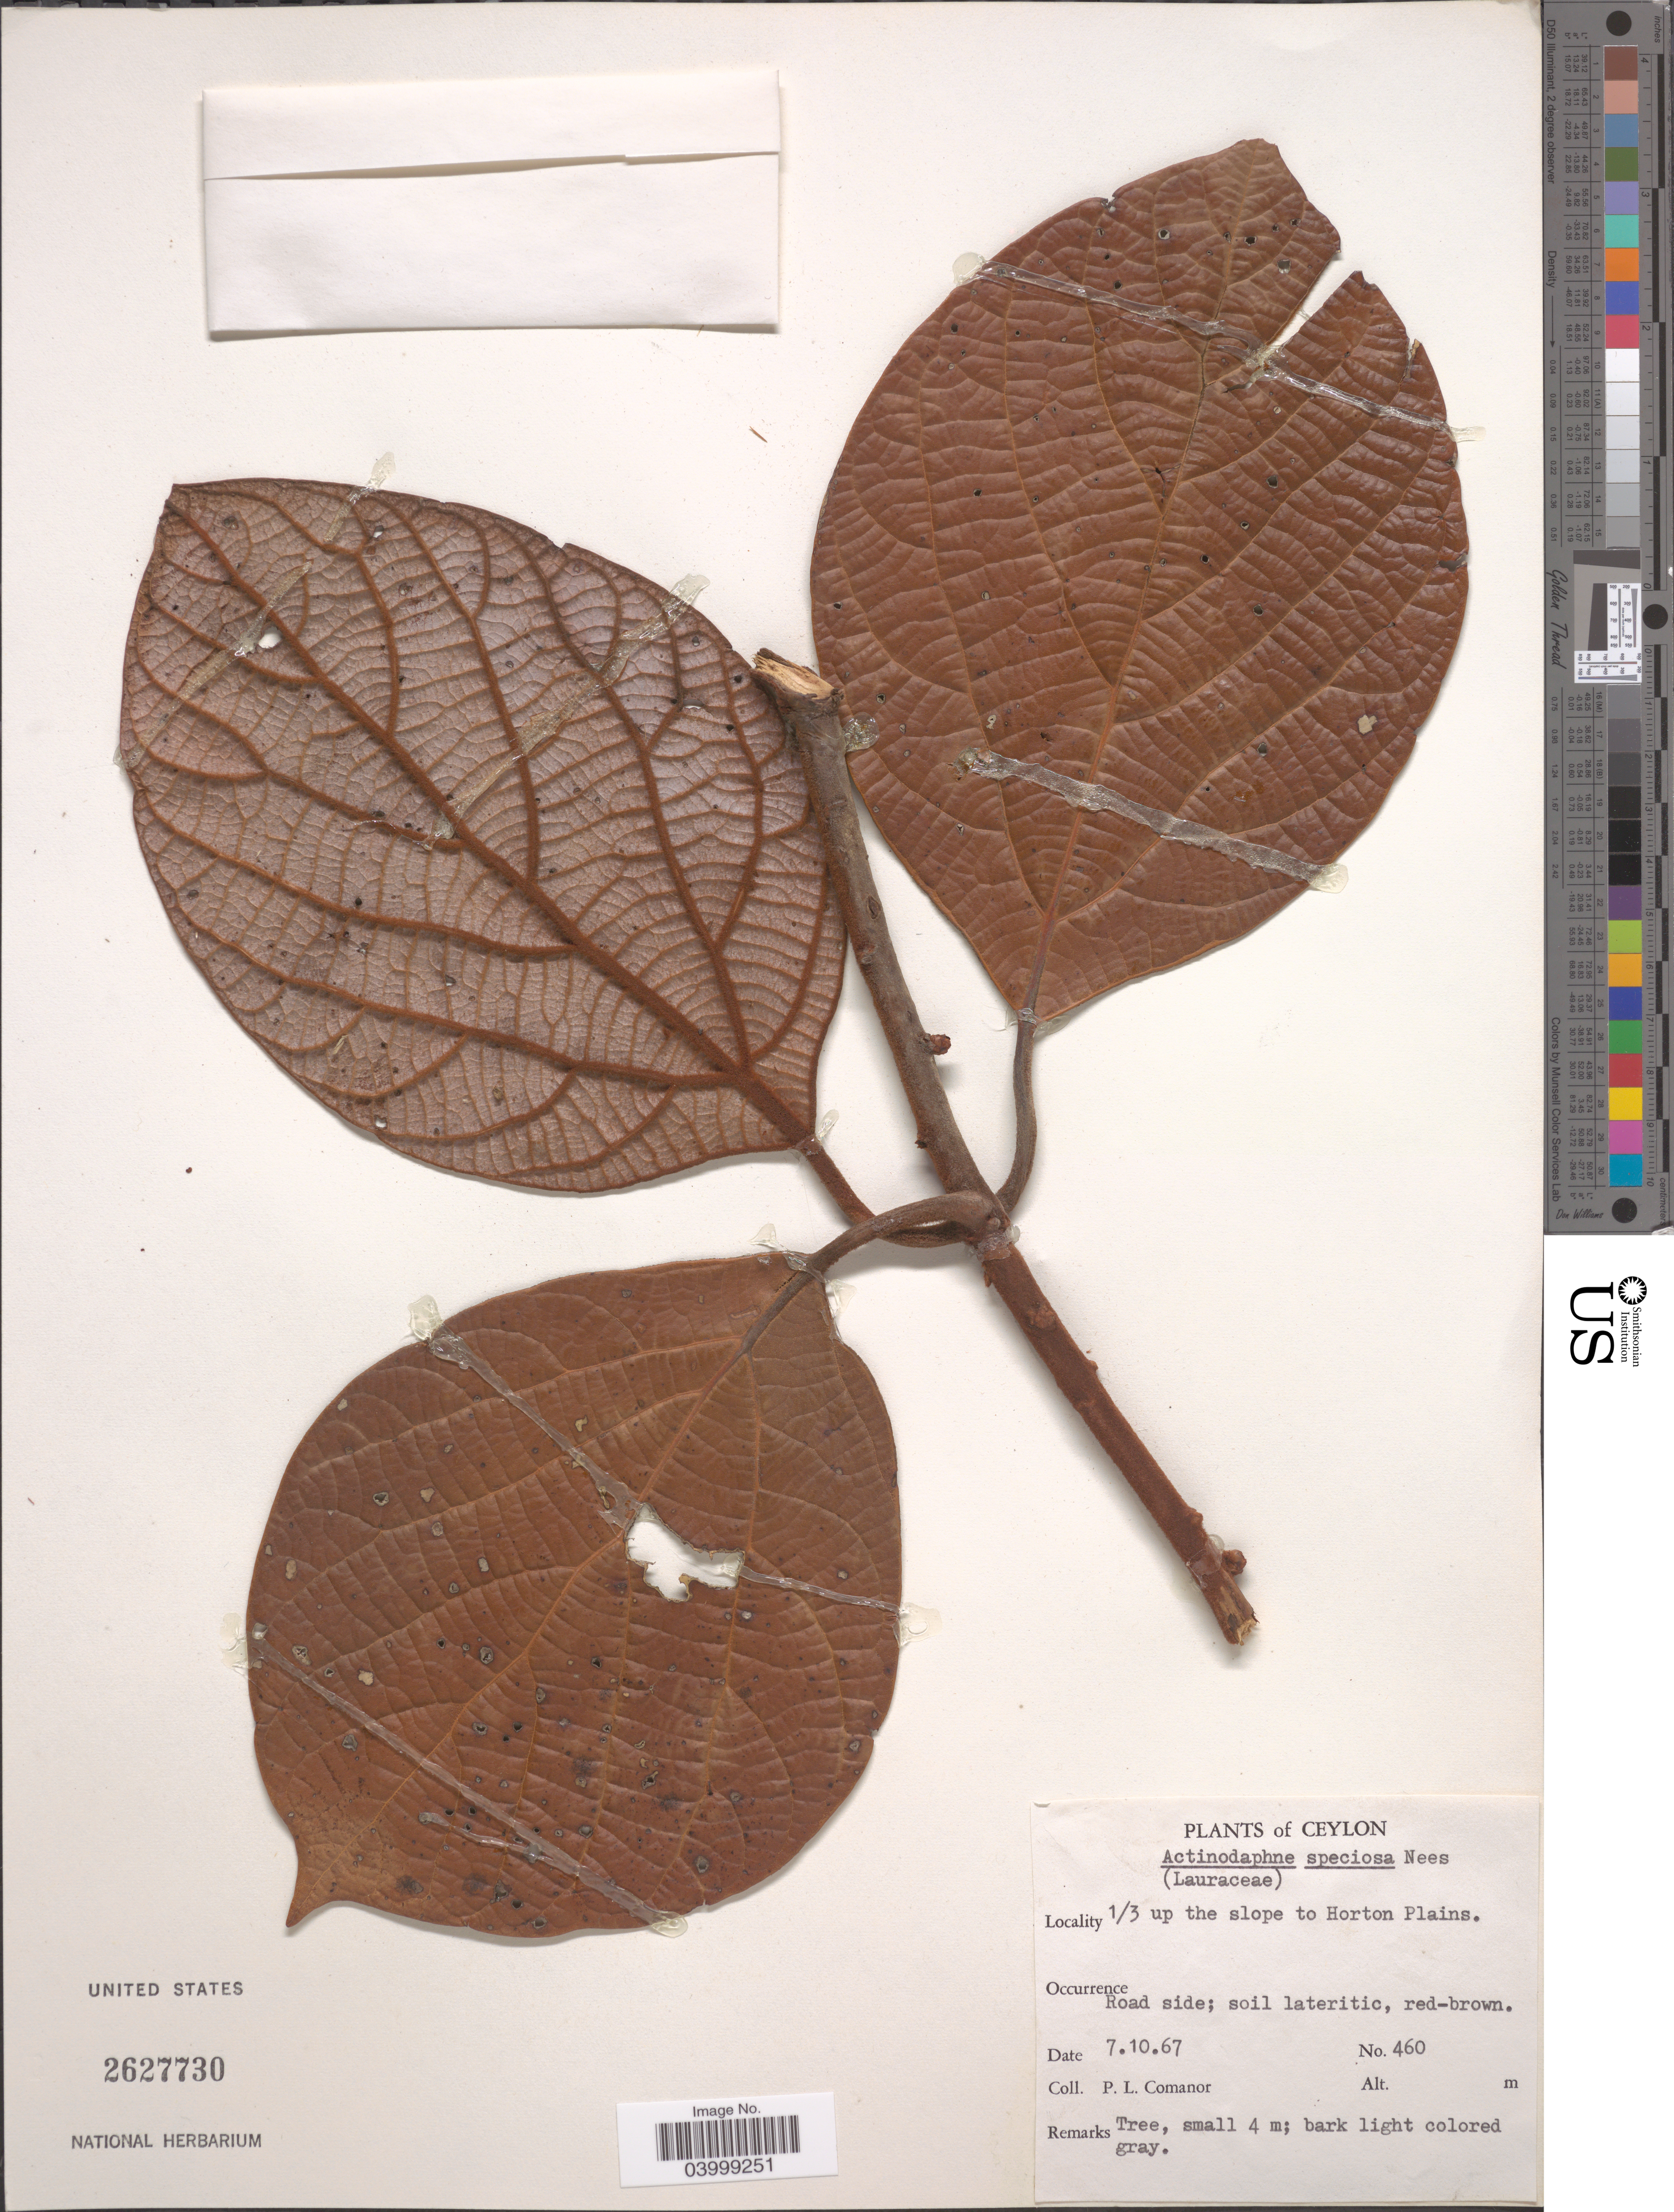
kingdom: Plantae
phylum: Tracheophyta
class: Magnoliopsida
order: Laurales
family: Lauraceae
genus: Actinodaphne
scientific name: Actinodaphne speciosa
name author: Nees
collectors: P. Comanor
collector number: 460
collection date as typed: Transcribed d/m/y: 7/10/67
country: Sri Lanka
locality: Ceylon. ⅓ up the slope to Horton Plains.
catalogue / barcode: US 2627730